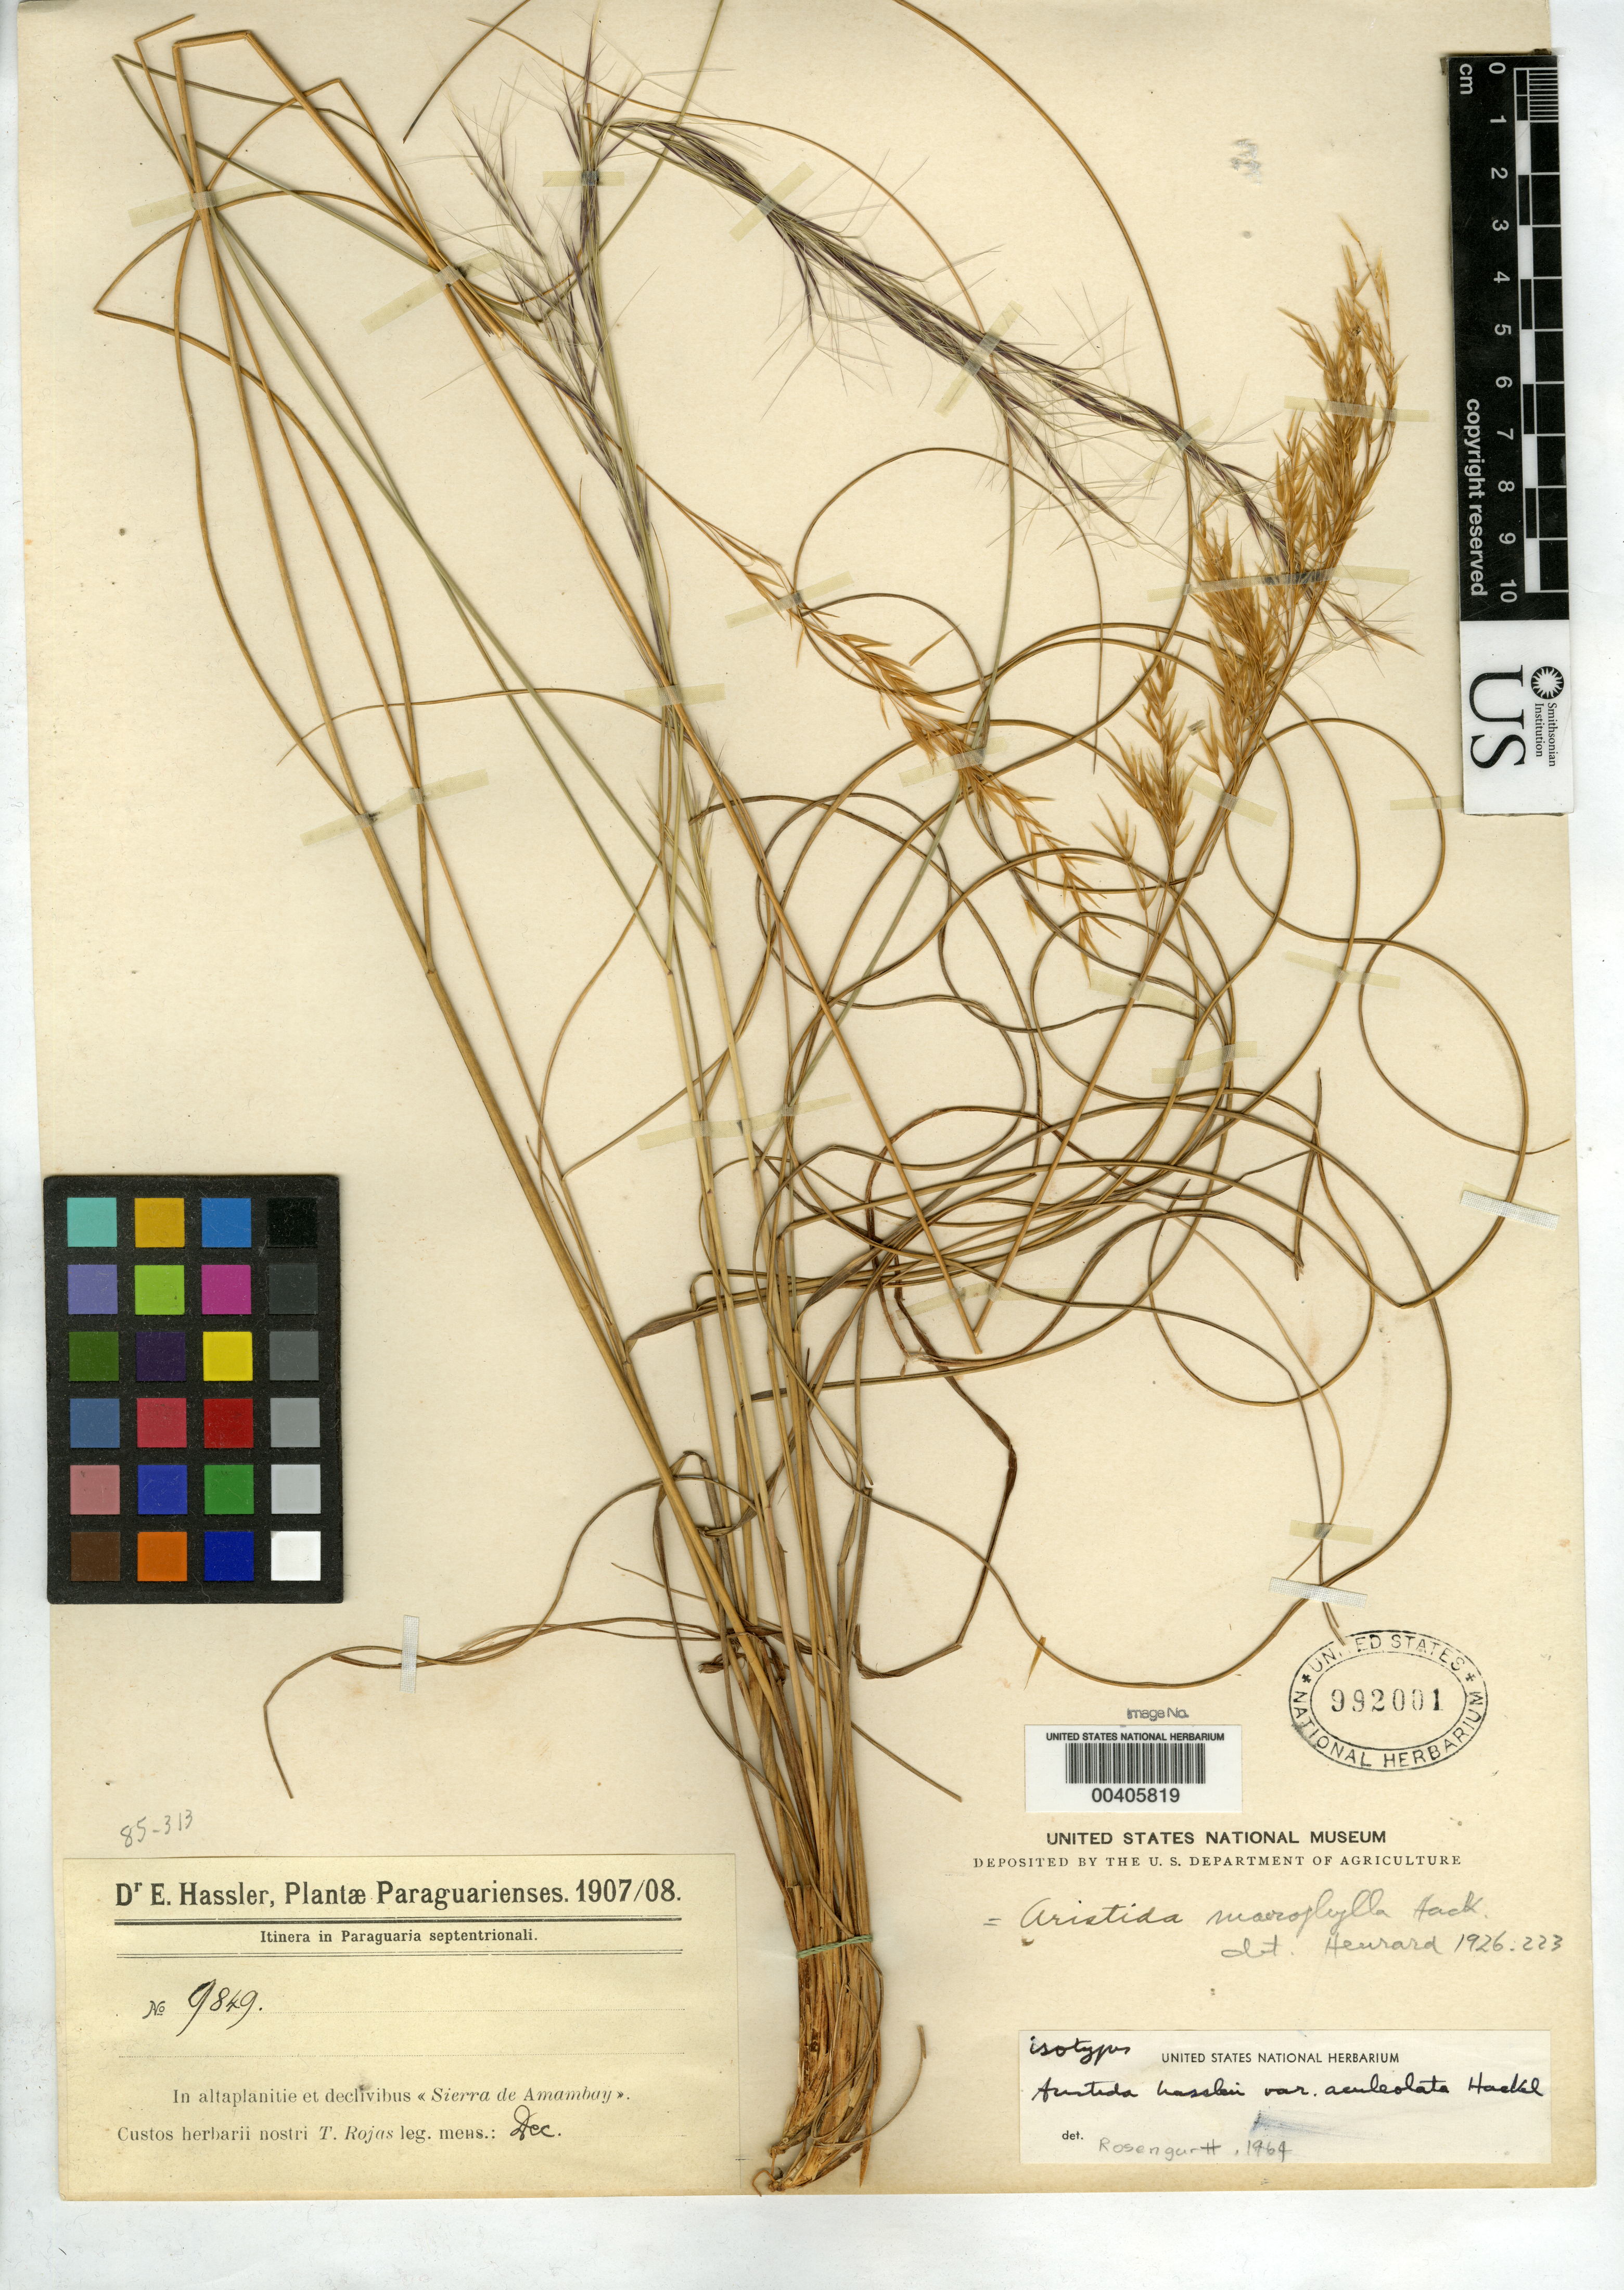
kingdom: Plantae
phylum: Tracheophyta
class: Liliopsida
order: Poales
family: Poaceae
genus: Aristida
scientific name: Aristida hassleri var. aculeolata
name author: Hack.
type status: Isotype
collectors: T. Rojas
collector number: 9849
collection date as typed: Dec 1907 to -- Dec 1908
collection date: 1907-12/1908-12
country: Paraguay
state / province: Amambay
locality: Sierra de Amambay, Punta Pora.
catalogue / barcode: US 992001